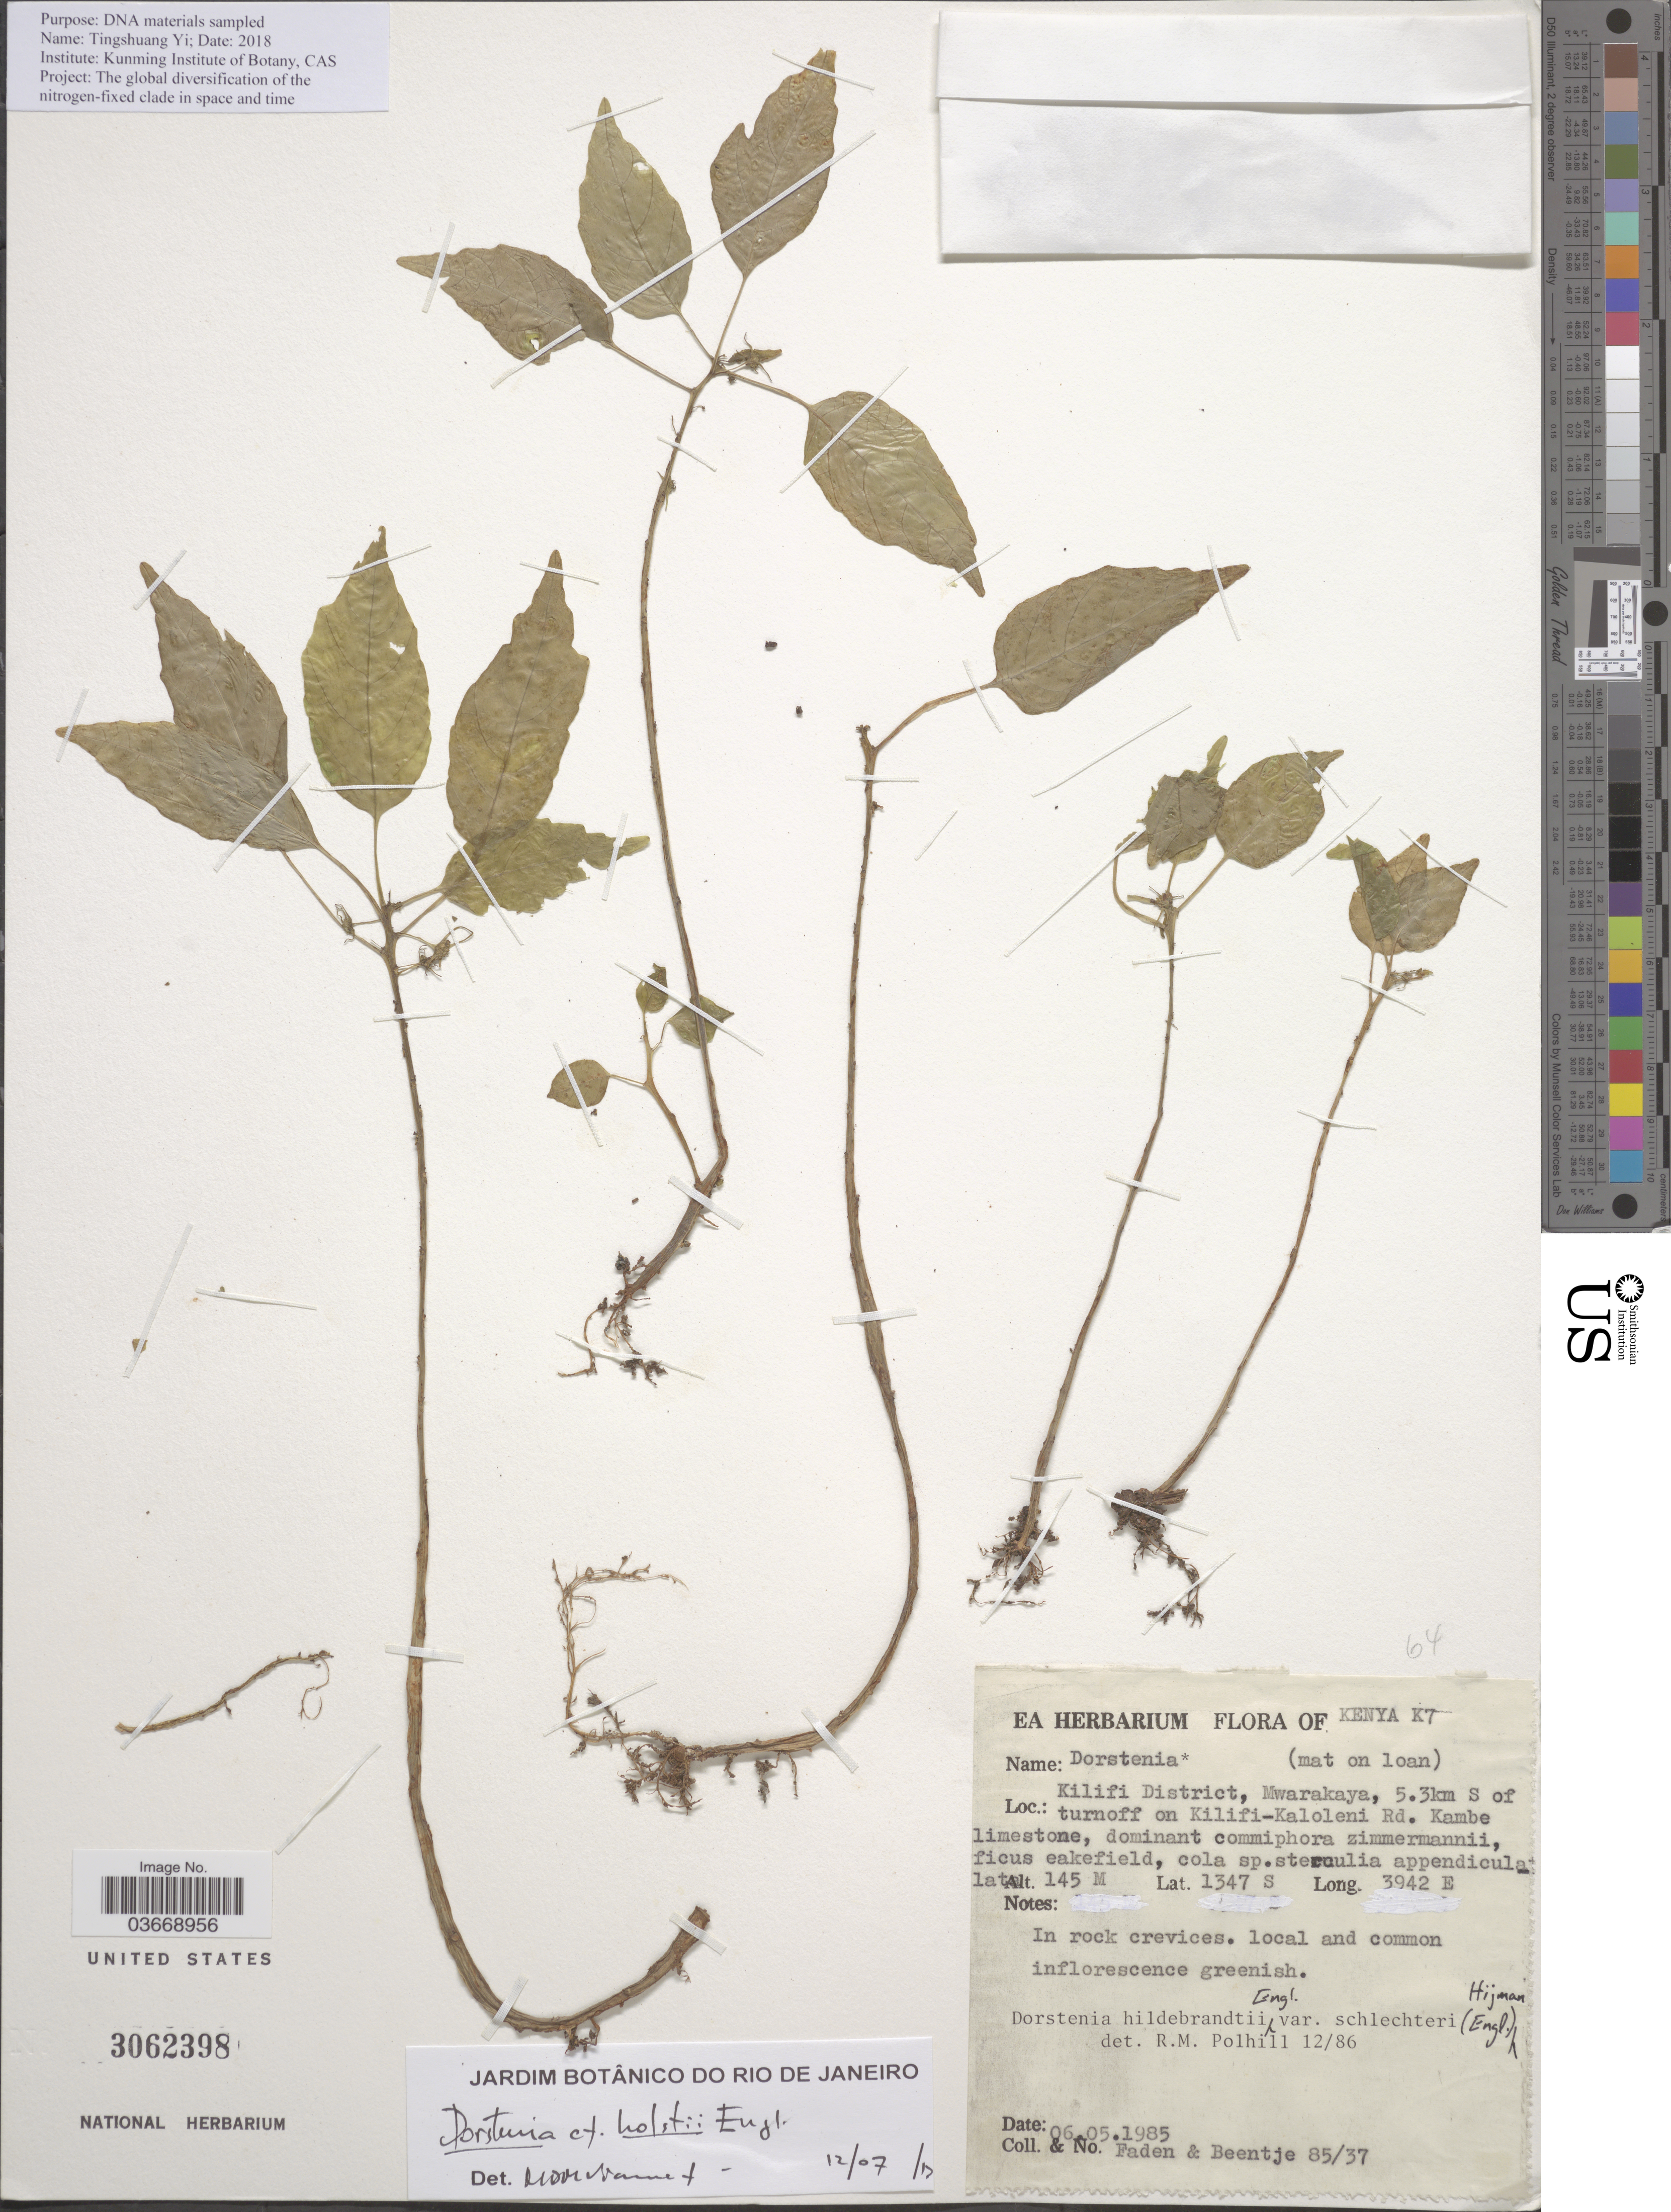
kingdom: Plantae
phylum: Tracheophyta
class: Magnoliopsida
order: Rosales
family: Moraceae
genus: Dorstenia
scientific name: Dorstenia holstii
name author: Engl.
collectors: R. B. Faden & -- Beentje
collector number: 85/37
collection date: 1985-05-06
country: Kenya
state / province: Kilifi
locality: Kenya K7, Kilifi District, Mwarakaya, 5.3km S of turnoff on Kilifi-Kaloleni Rd. Kambe limestone.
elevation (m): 145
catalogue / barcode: US 3062398